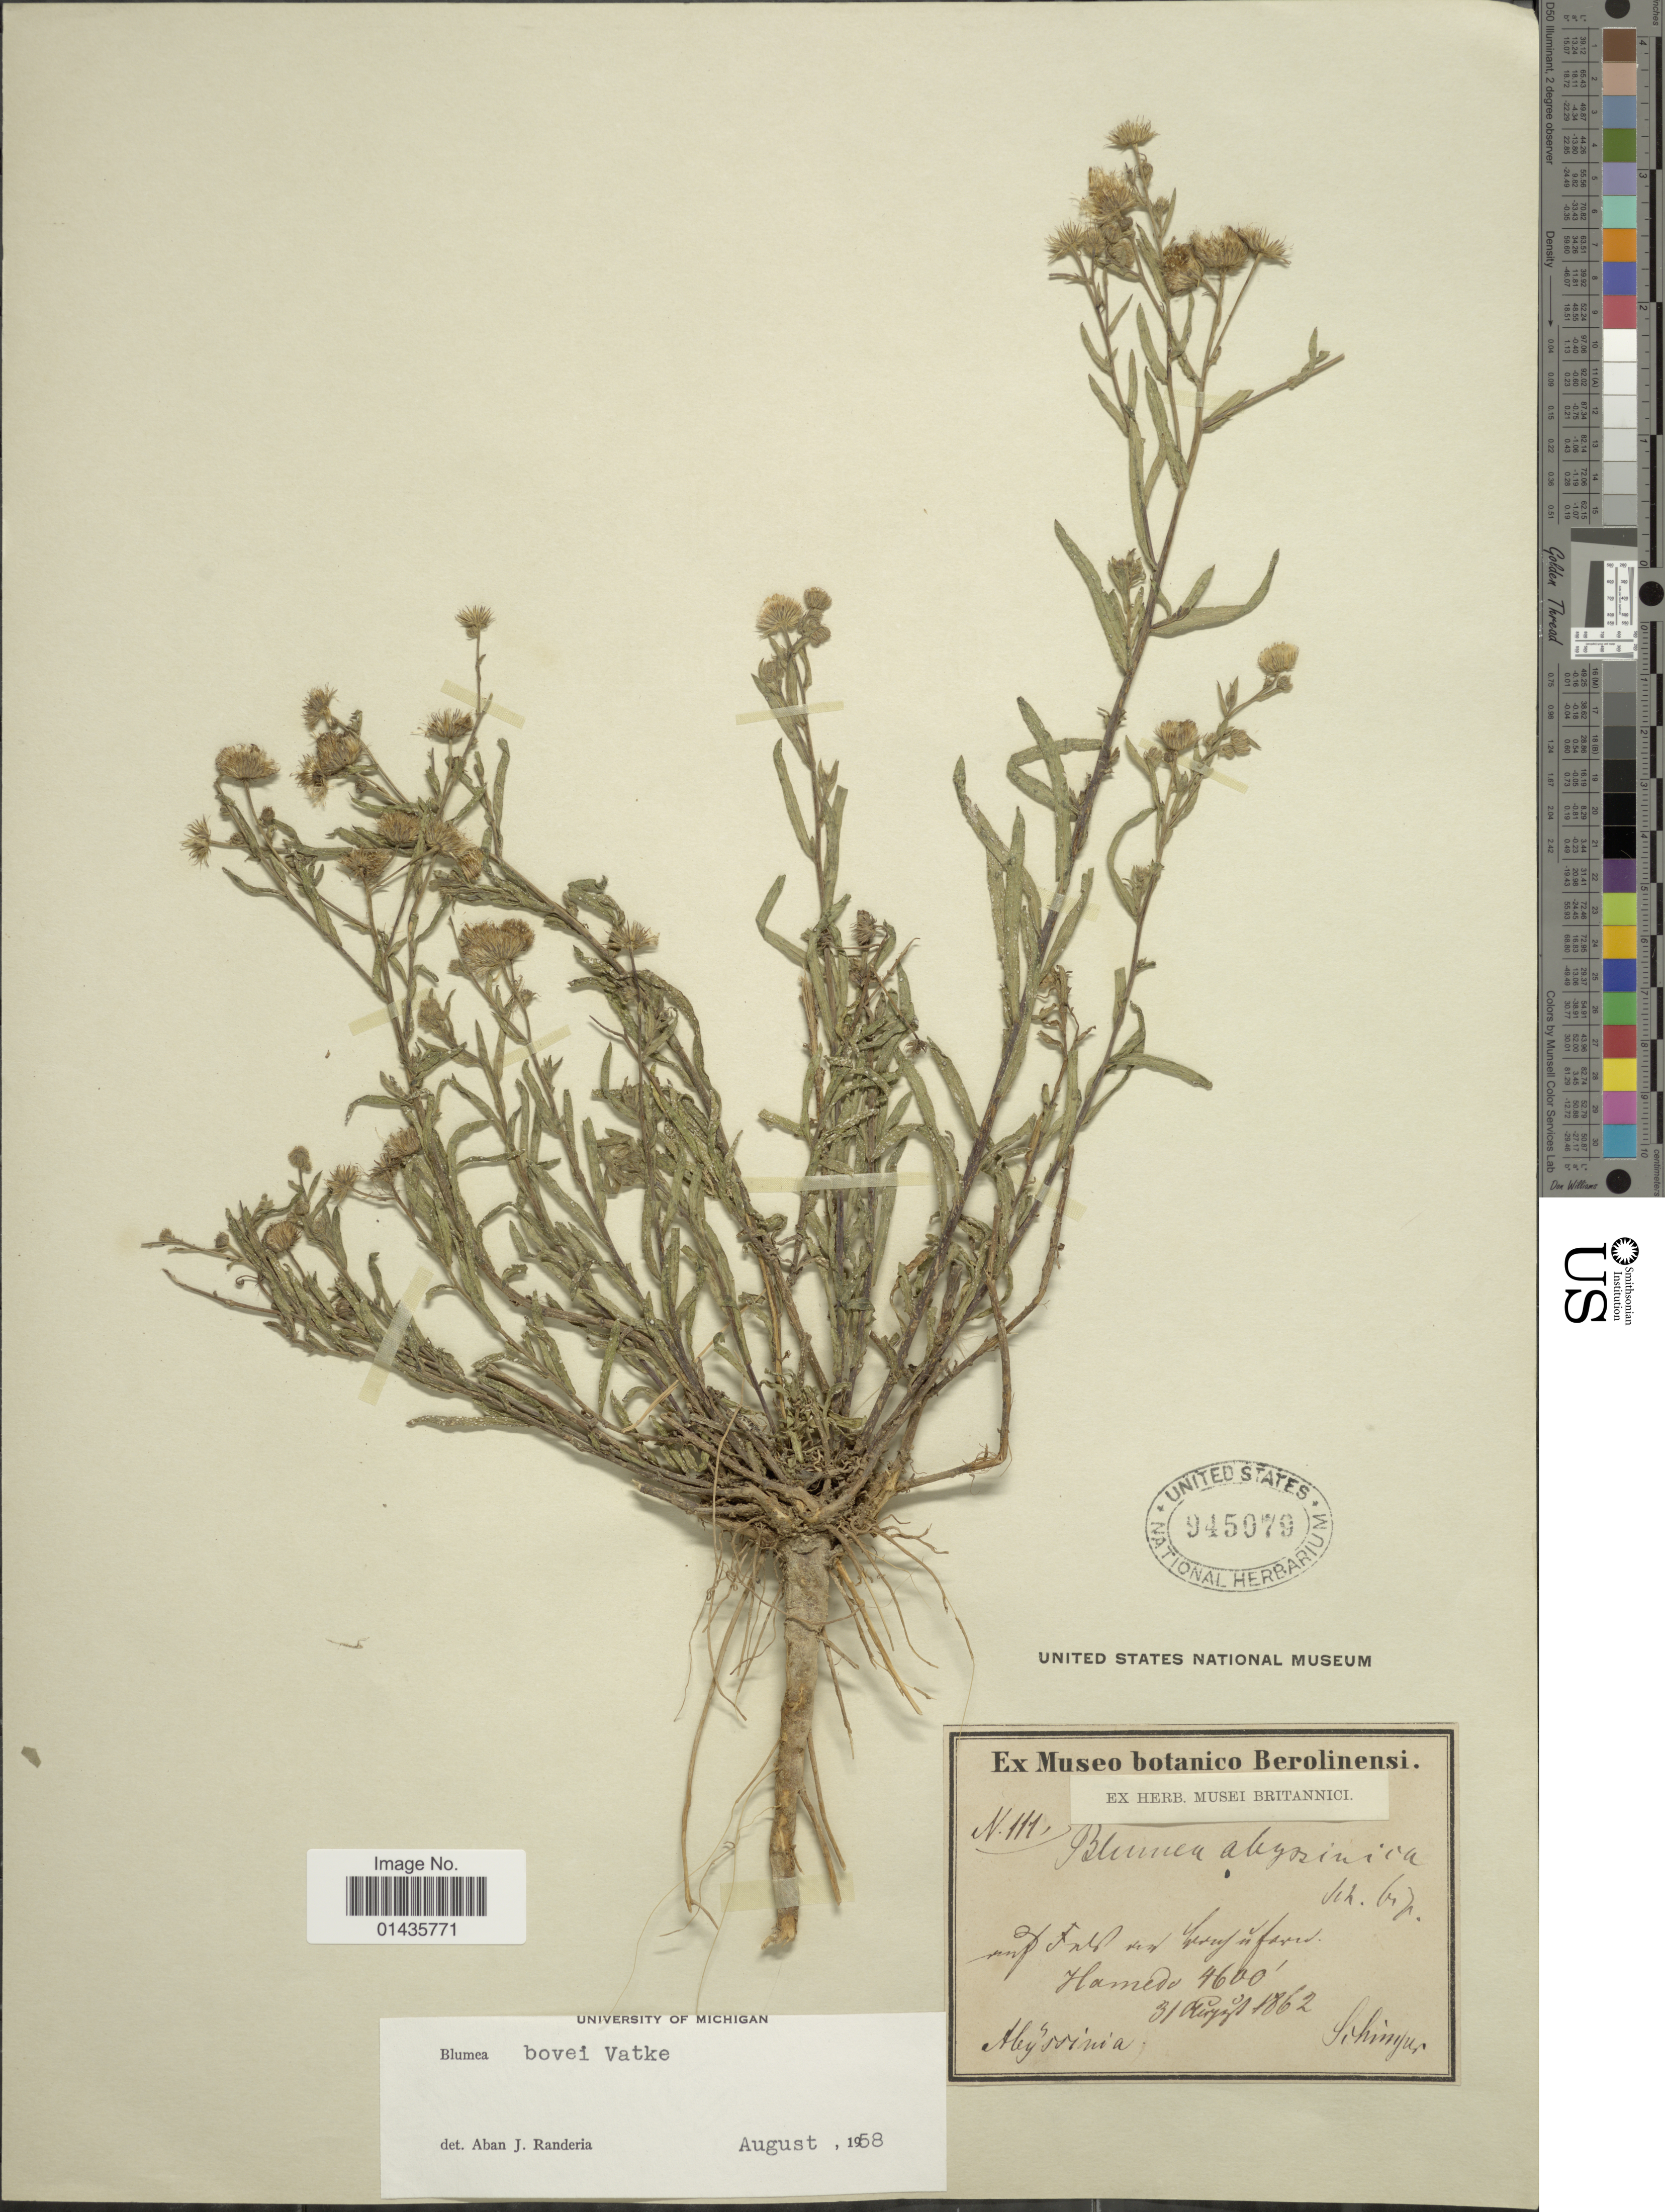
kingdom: Plantae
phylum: Tracheophyta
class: Magnoliopsida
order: Asterales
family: Asteraceae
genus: Doellia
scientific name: Doellia bovei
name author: (DC.) Anderb.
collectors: -. Schimper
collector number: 111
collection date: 1862-08-31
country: Ethiopia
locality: Hamedo, Abyssinia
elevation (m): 1402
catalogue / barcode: US 945079